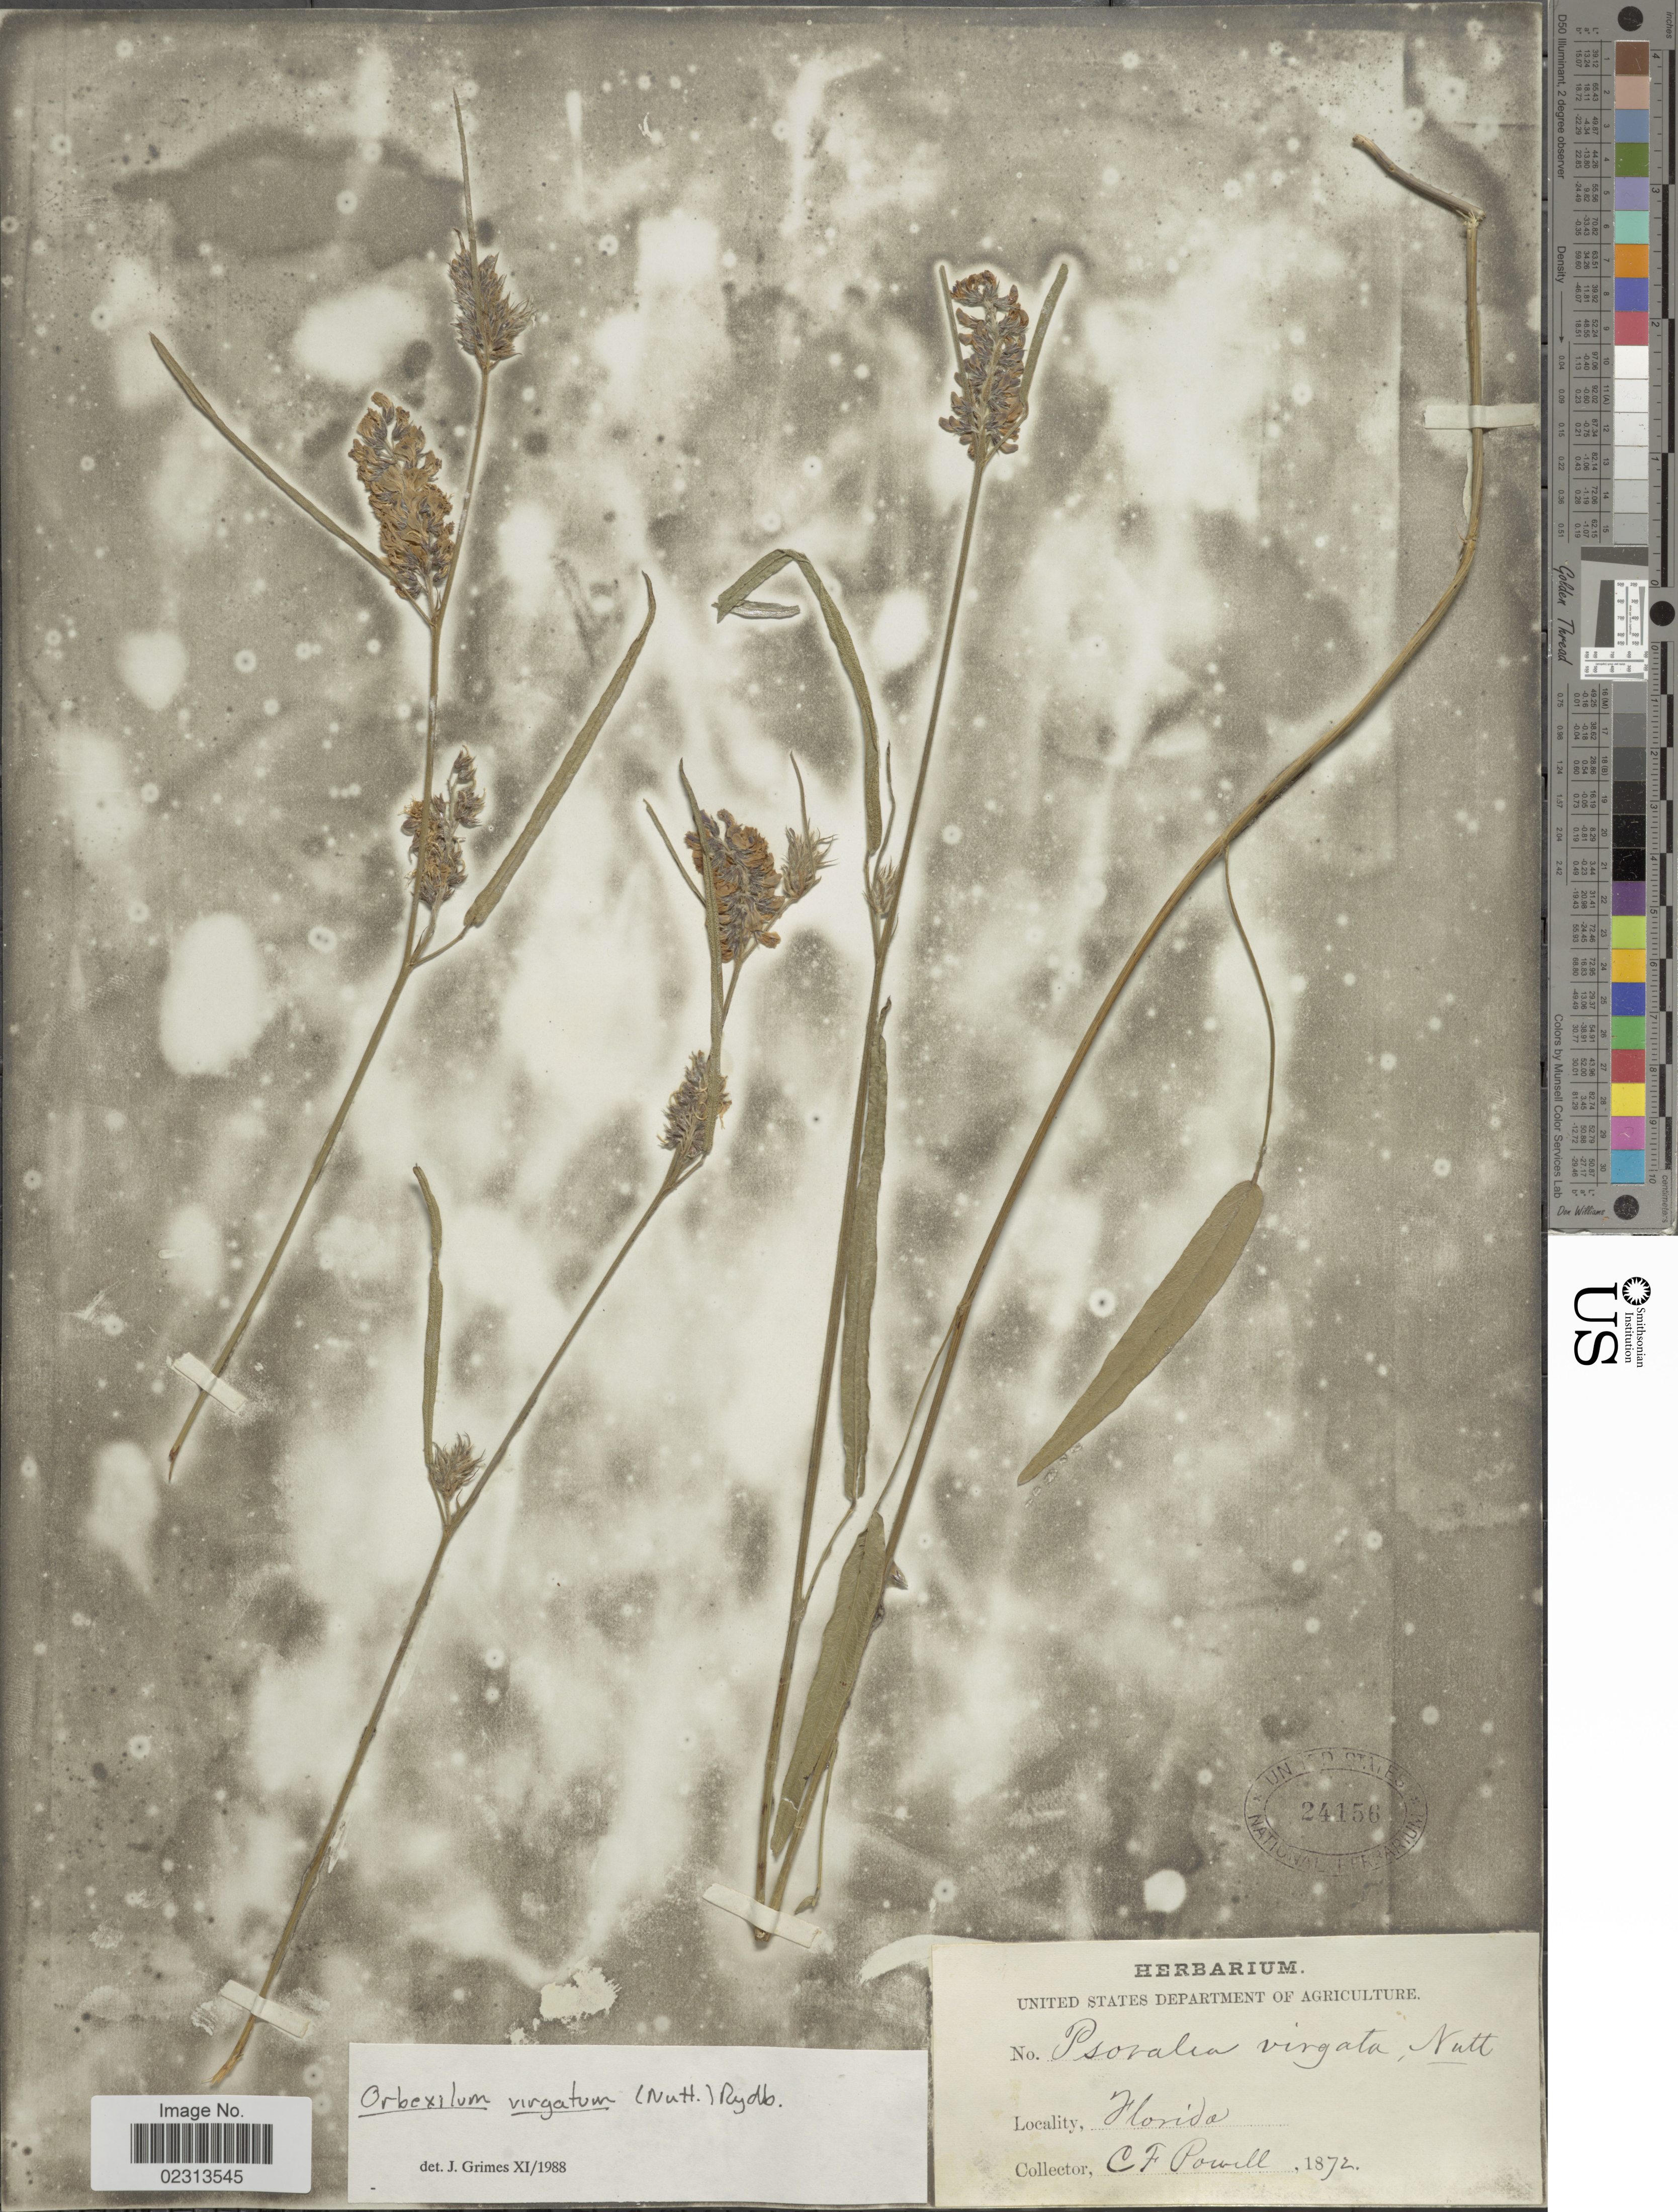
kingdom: Plantae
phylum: Tracheophyta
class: Magnoliopsida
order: Fabales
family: Fabaceae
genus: Orbexilum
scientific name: Orbexilum virgatum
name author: (Nutt.) Rydb.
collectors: C. F. Powell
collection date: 1872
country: United States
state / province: Florida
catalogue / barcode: US 24156